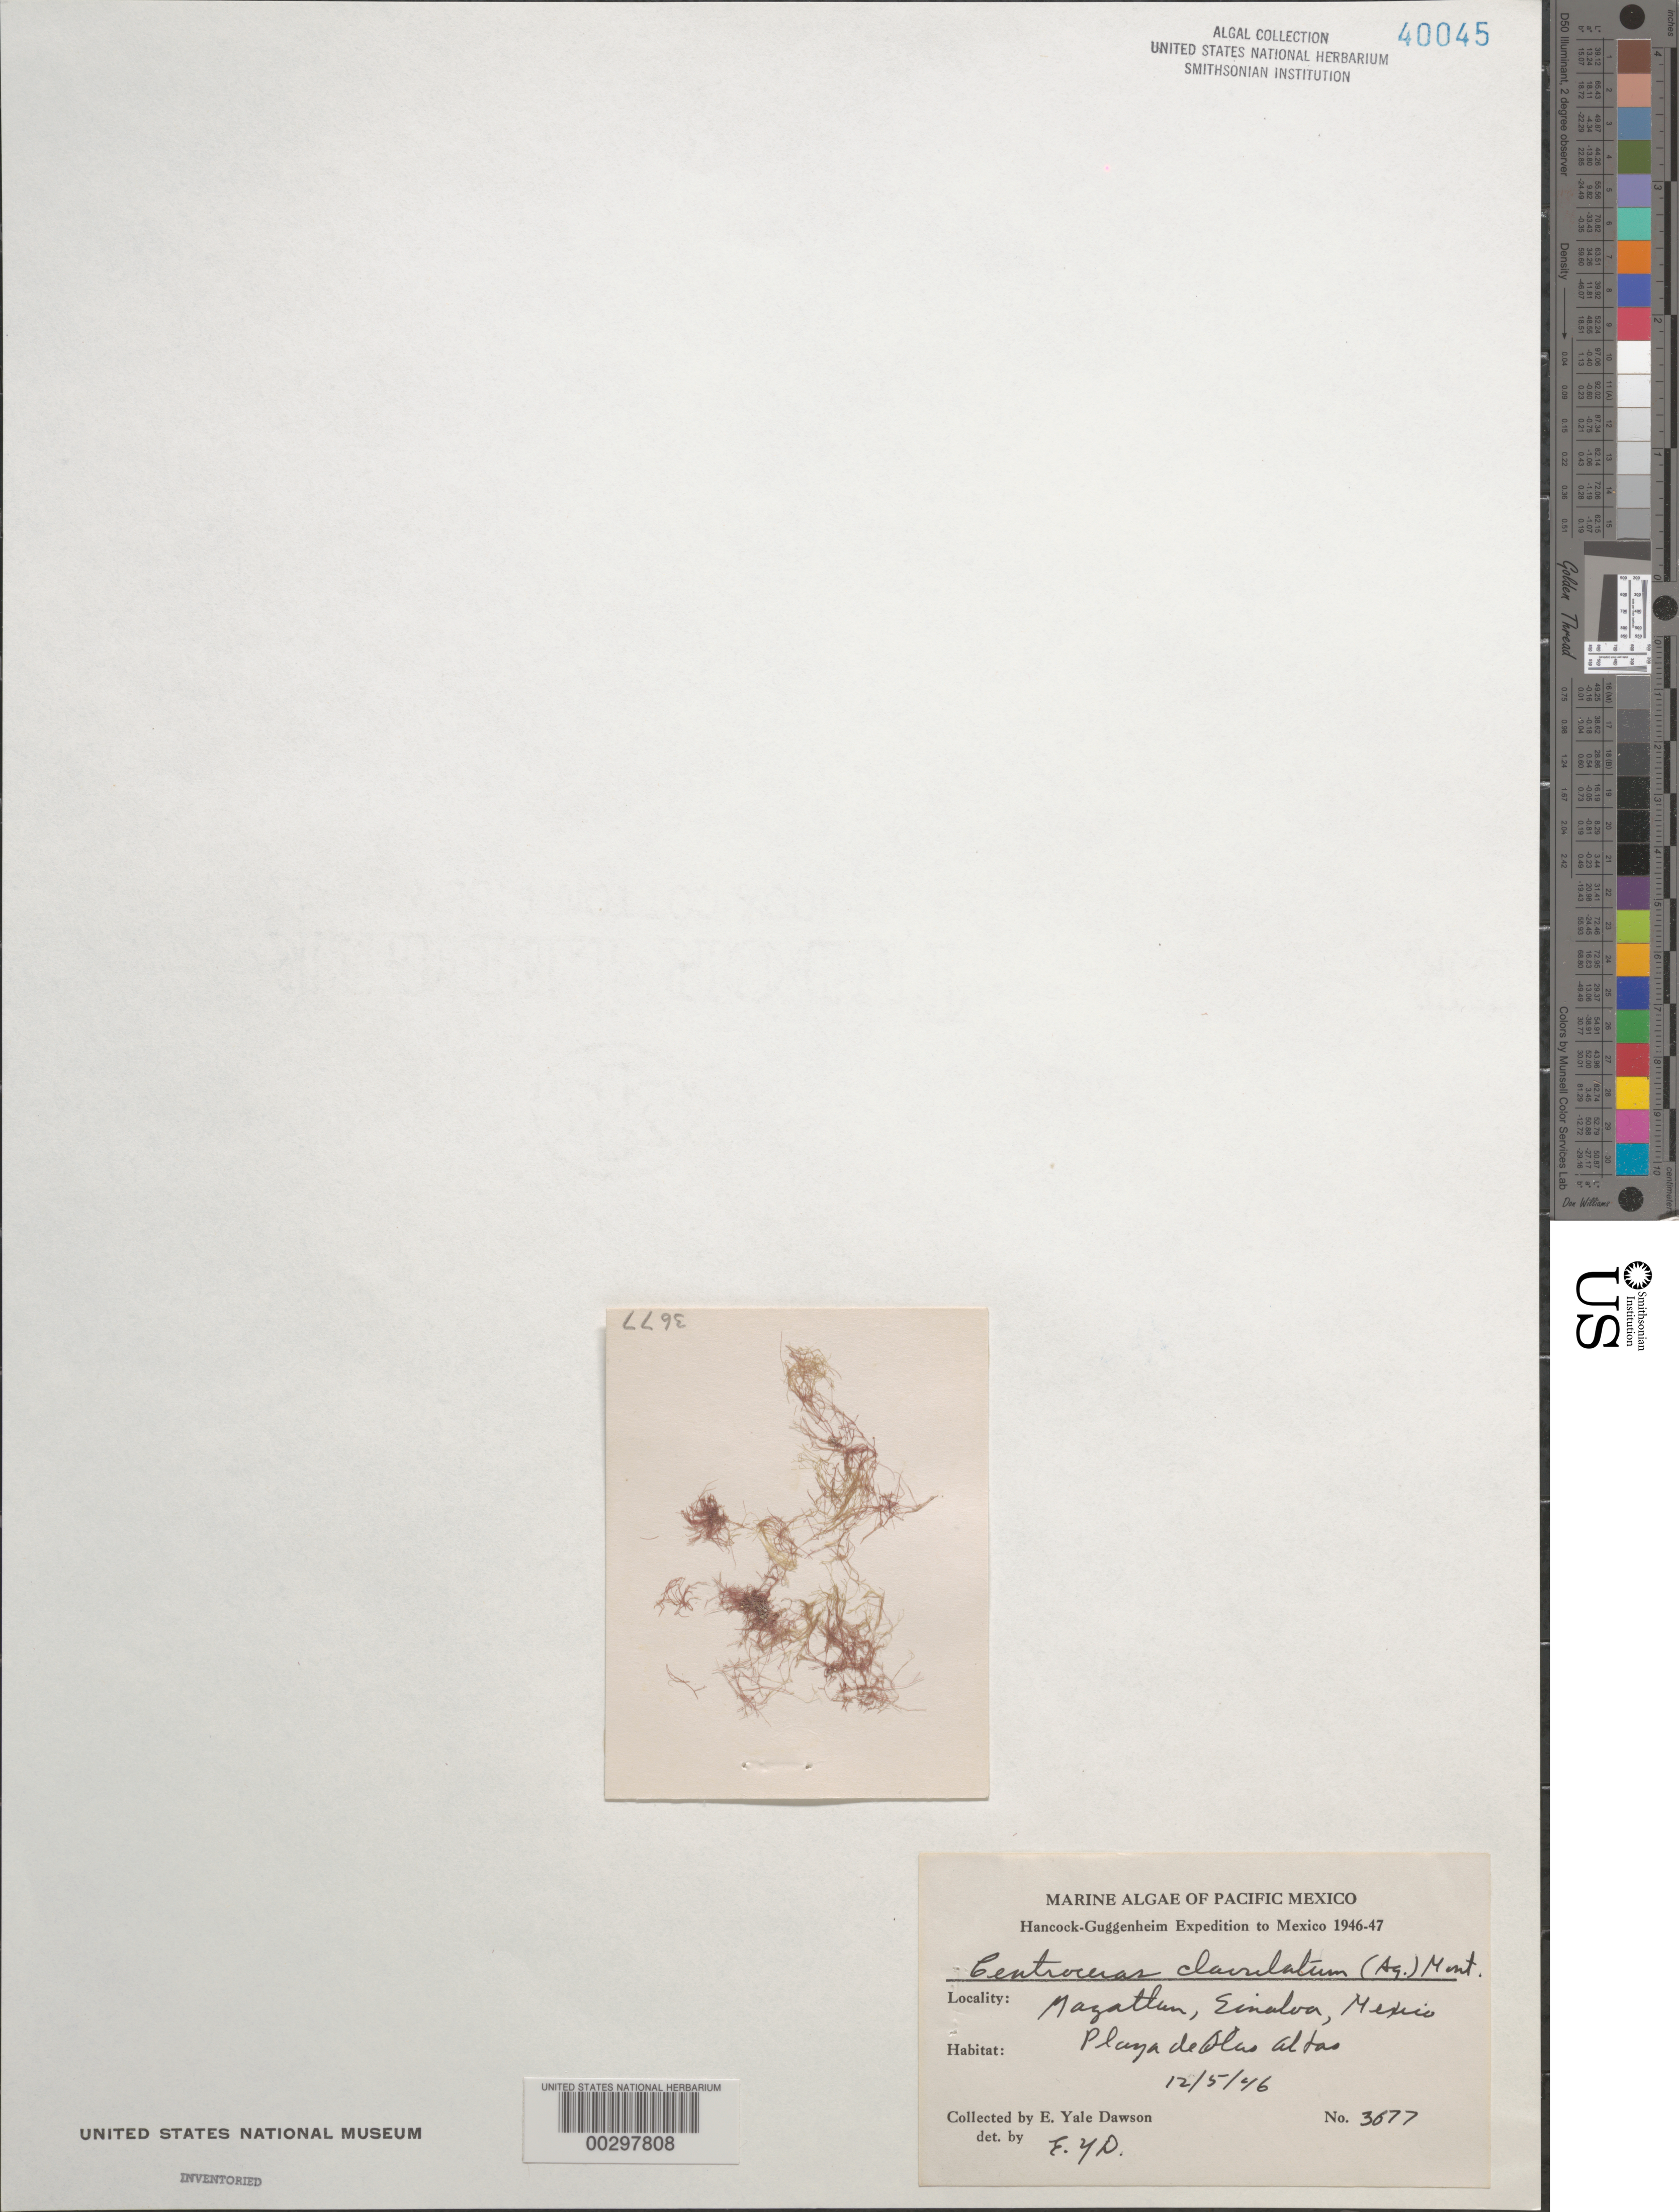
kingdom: Plantae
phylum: Rhodophyta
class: Florideophyceae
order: Ceramiales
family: Ceramiaceae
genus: Centroceras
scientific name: Centroceras clavulatum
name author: (C. Agardh) Mont.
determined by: Dawson, E. Y.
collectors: E. Y. Dawson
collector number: EYD 3677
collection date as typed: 05 Dec 1946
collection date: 1946-12-05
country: Mexico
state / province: Sinaloa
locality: Mazatlan, Playa de Olas Altas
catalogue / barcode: US 40045